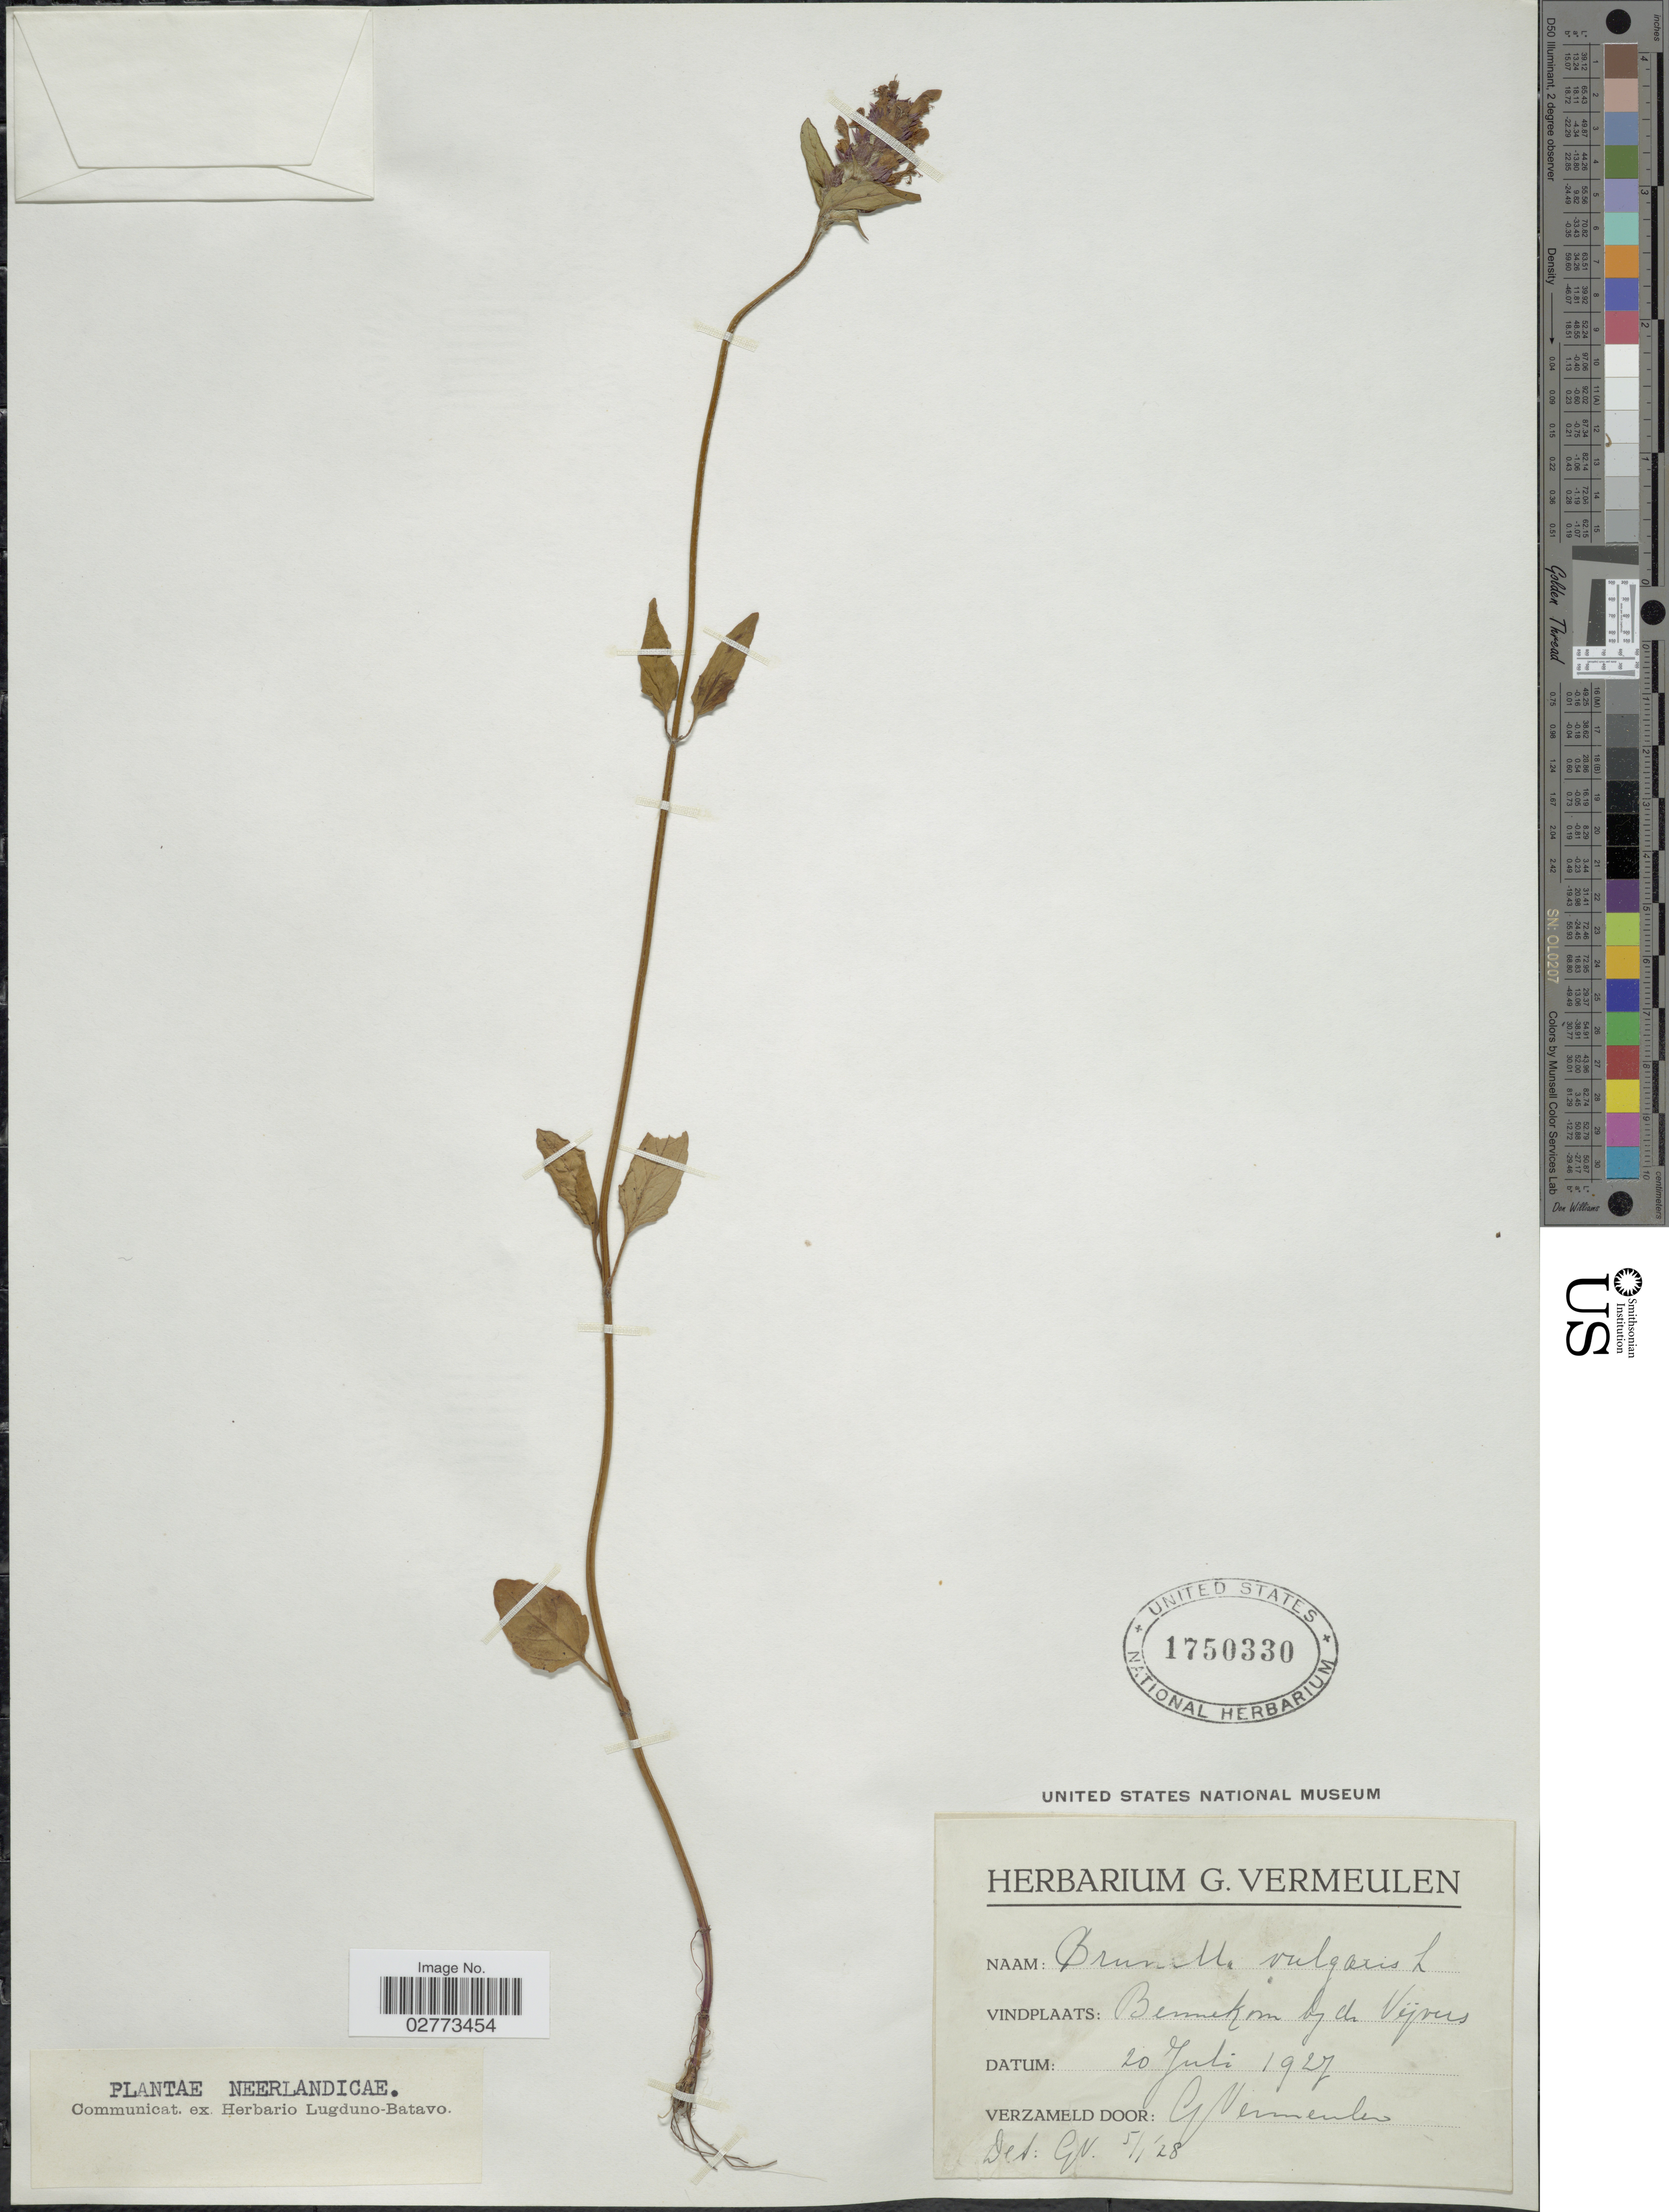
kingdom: Plantae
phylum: Tracheophyta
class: Magnoliopsida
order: Lamiales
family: Lamiaceae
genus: Prunella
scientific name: Prunella vulgaris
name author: L.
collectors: G. Vermeulen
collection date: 1927-07-20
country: Netherlands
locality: Bennekom bij de Vijvers.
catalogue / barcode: US 1750330